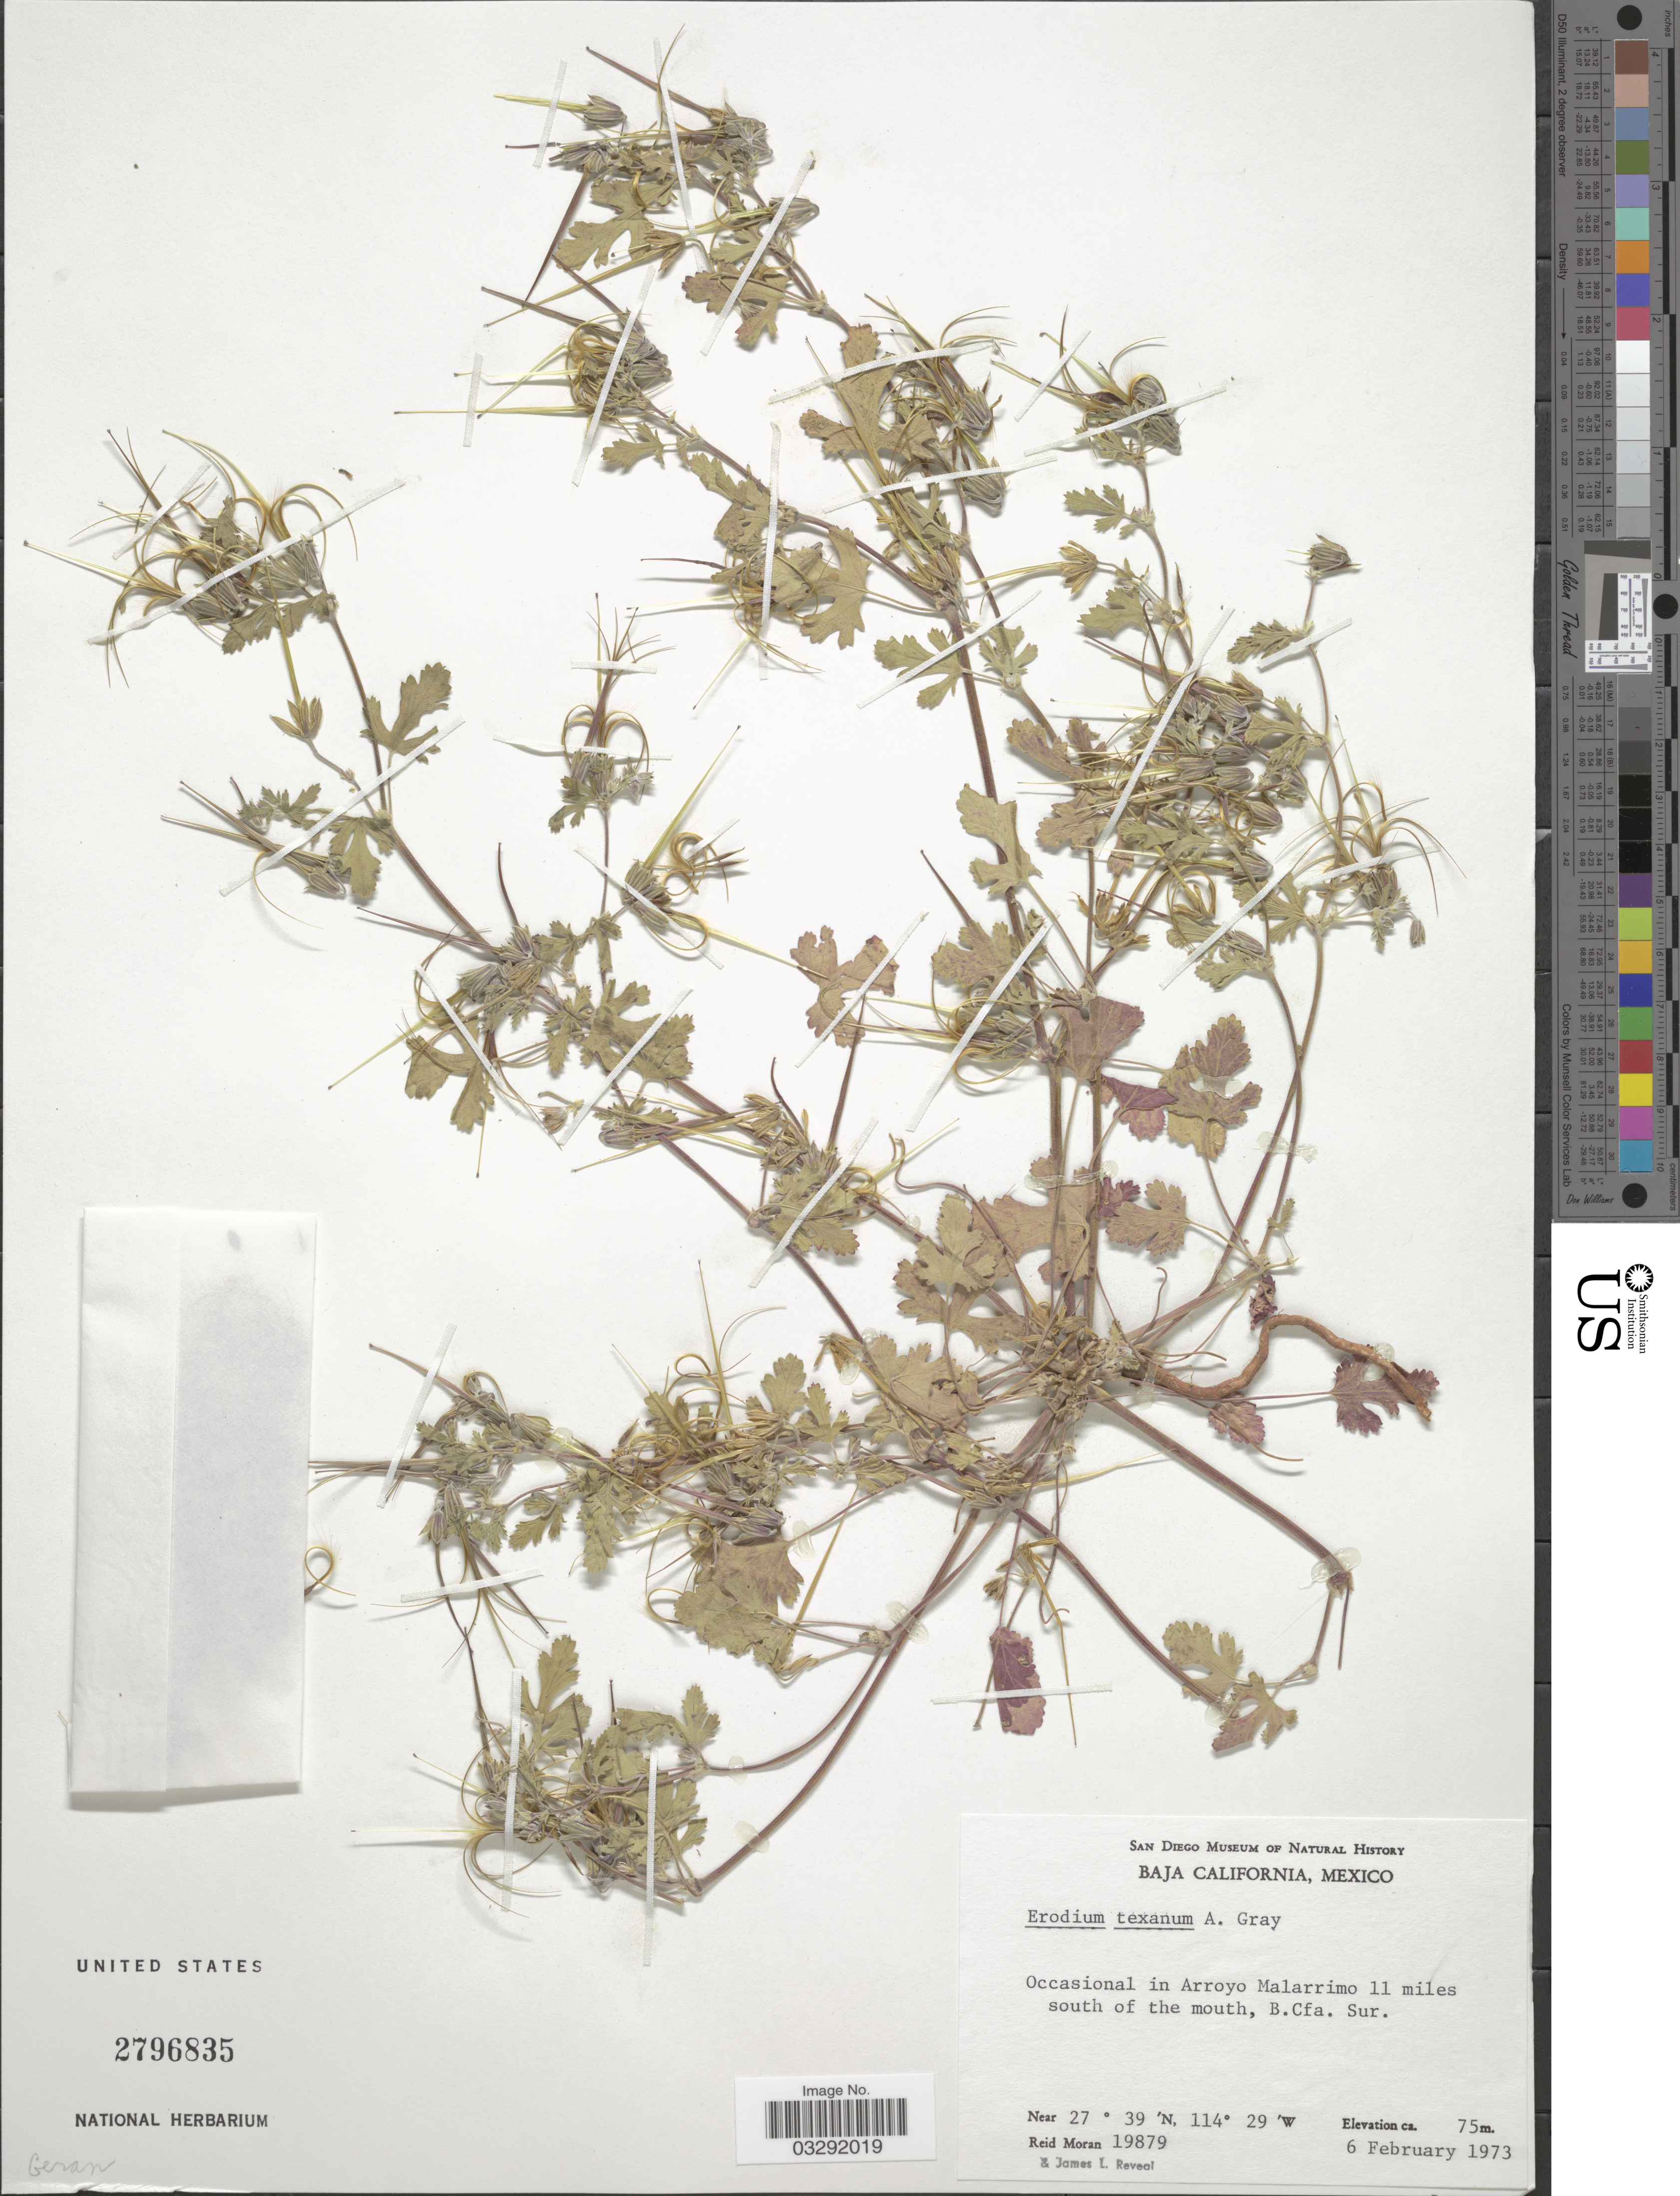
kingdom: Plantae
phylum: Tracheophyta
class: Magnoliopsida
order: Geraniales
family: Geraniaceae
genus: Erodium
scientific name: Erodium texanum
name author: A. Gray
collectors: R. Moran & J. L. Reveal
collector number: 19879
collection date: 1973-02-06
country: Mexico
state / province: Baja California Sur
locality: Baja California. Arroyo Malarrimo 11 miles south of the mouth, B. Cfa. Sur.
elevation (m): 75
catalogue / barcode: US 2796835